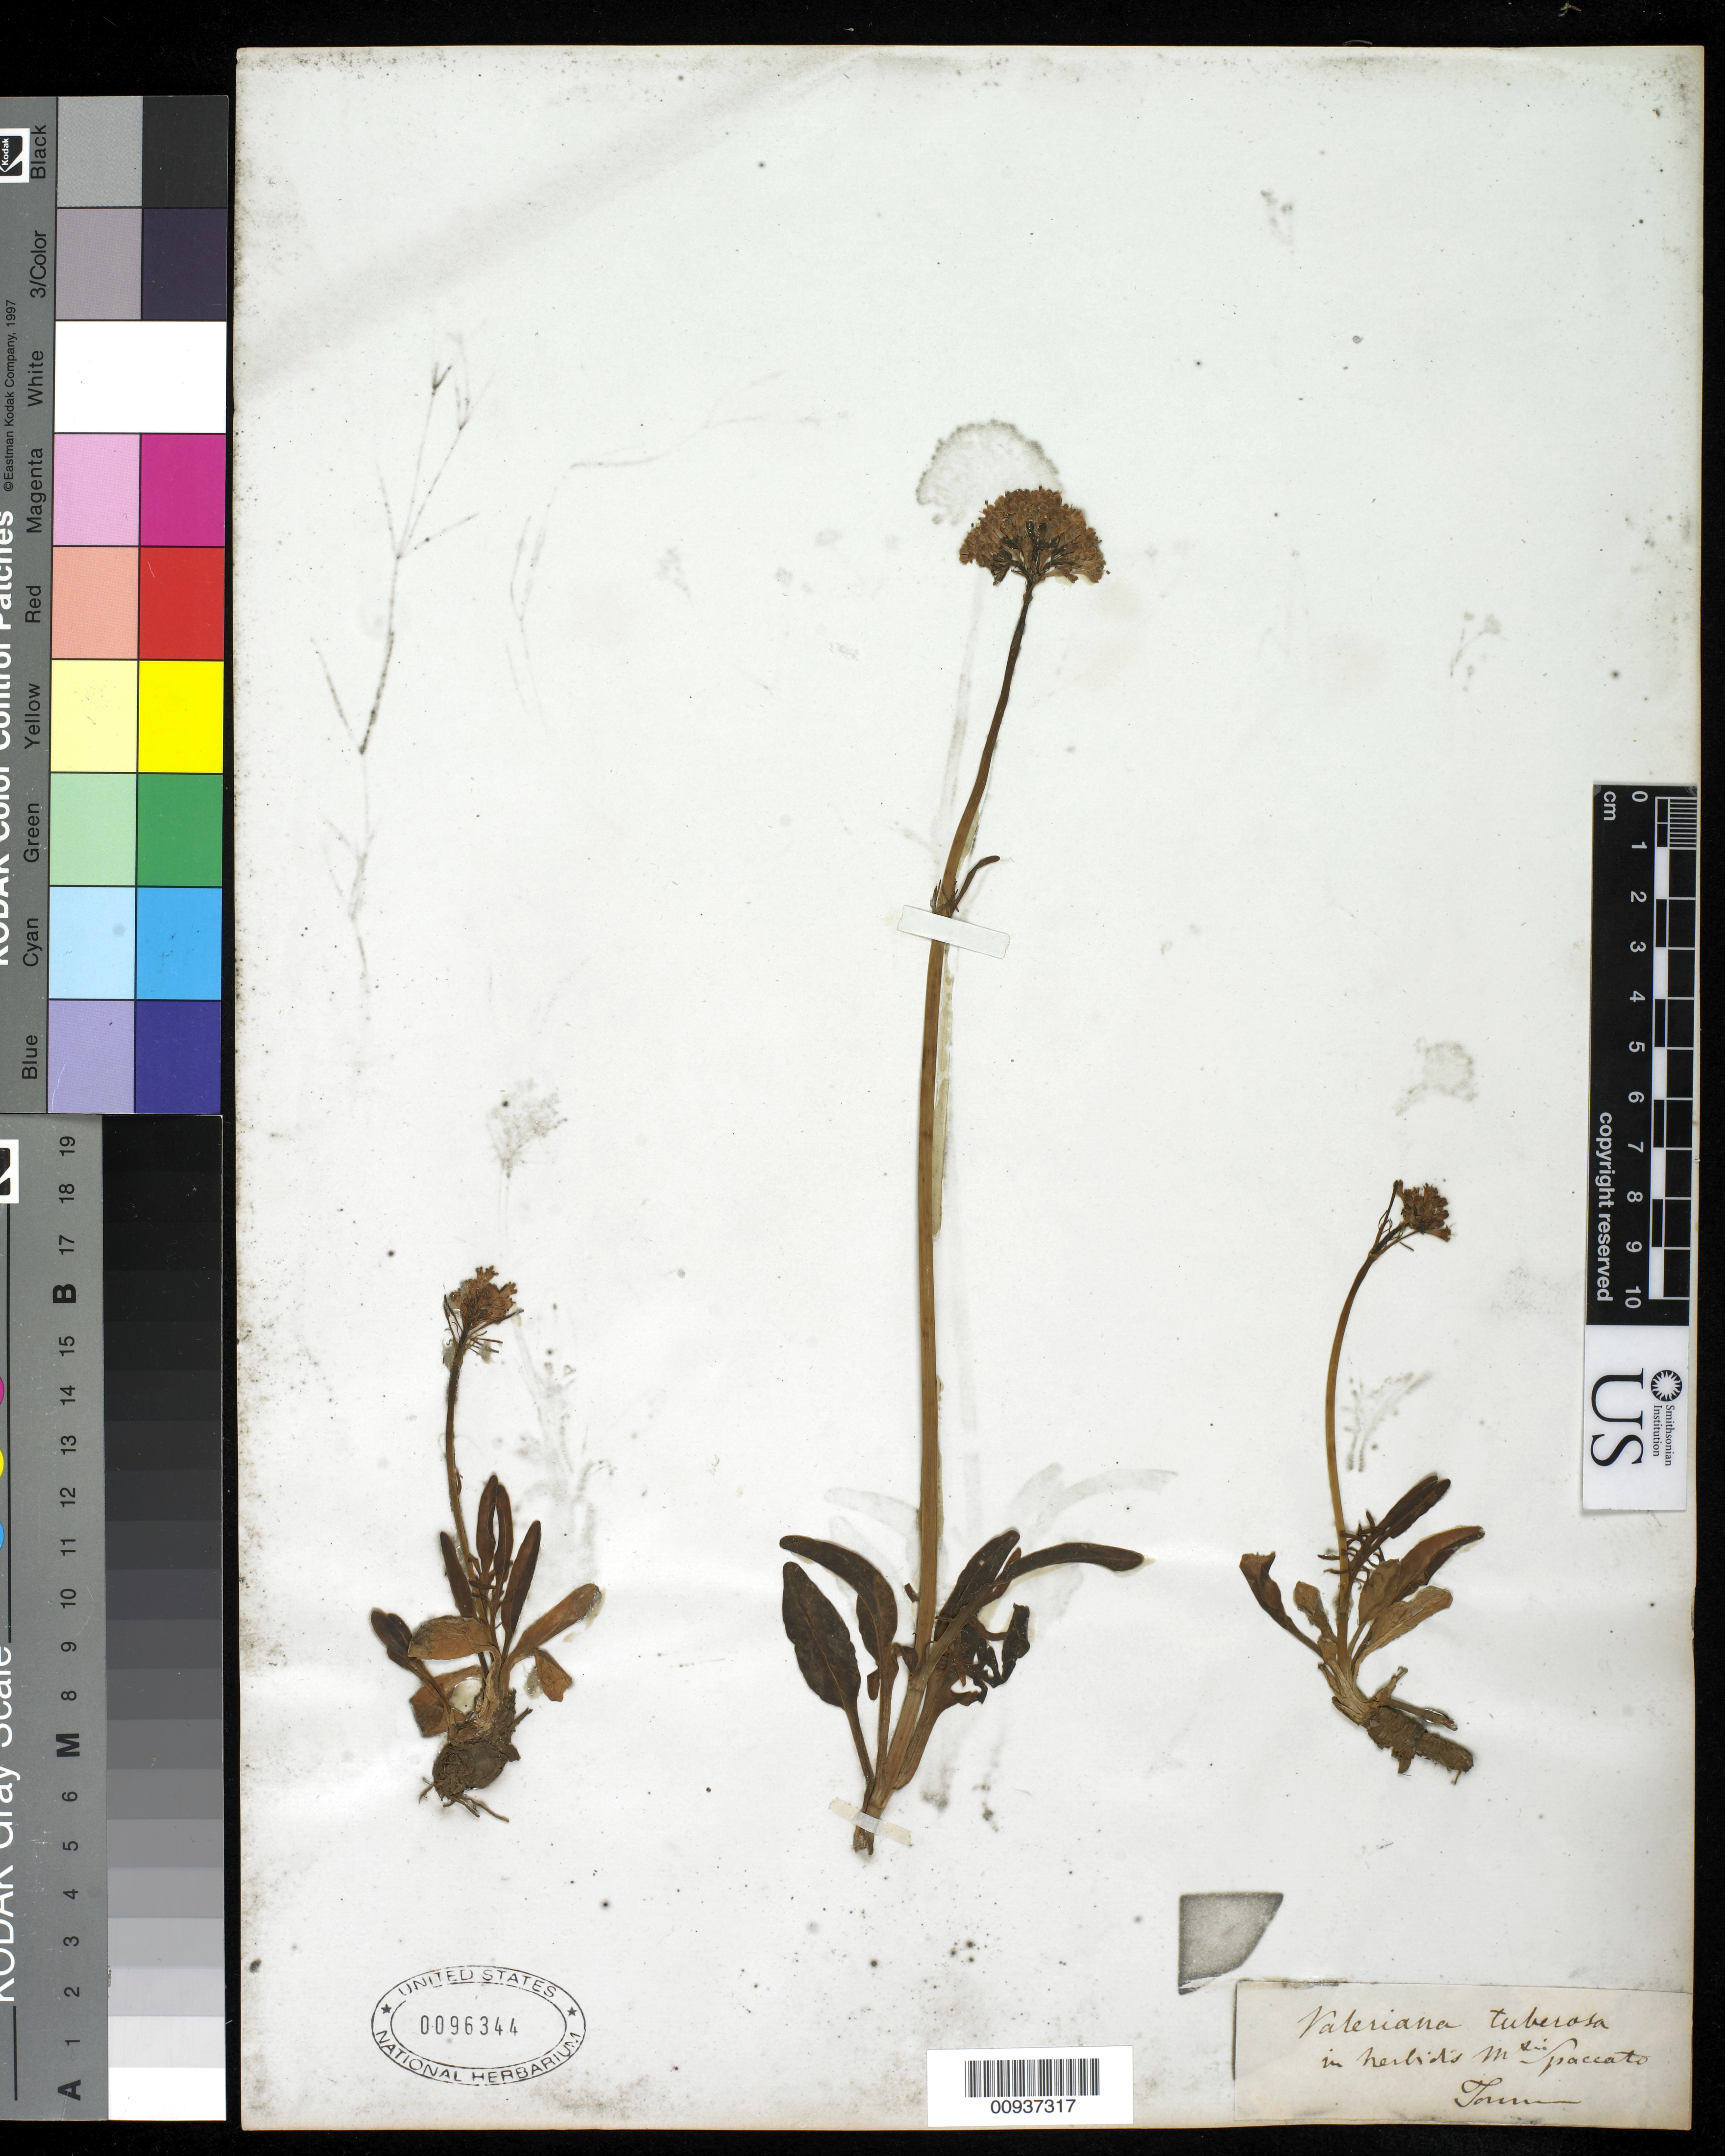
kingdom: Plantae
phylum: Tracheophyta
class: Magnoliopsida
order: Dipsacales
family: Caprifoliaceae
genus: Valeriana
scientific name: Valeriana tuberosa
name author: L.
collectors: M. Toun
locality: Nerbidis msin Spaceato.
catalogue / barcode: US 96344